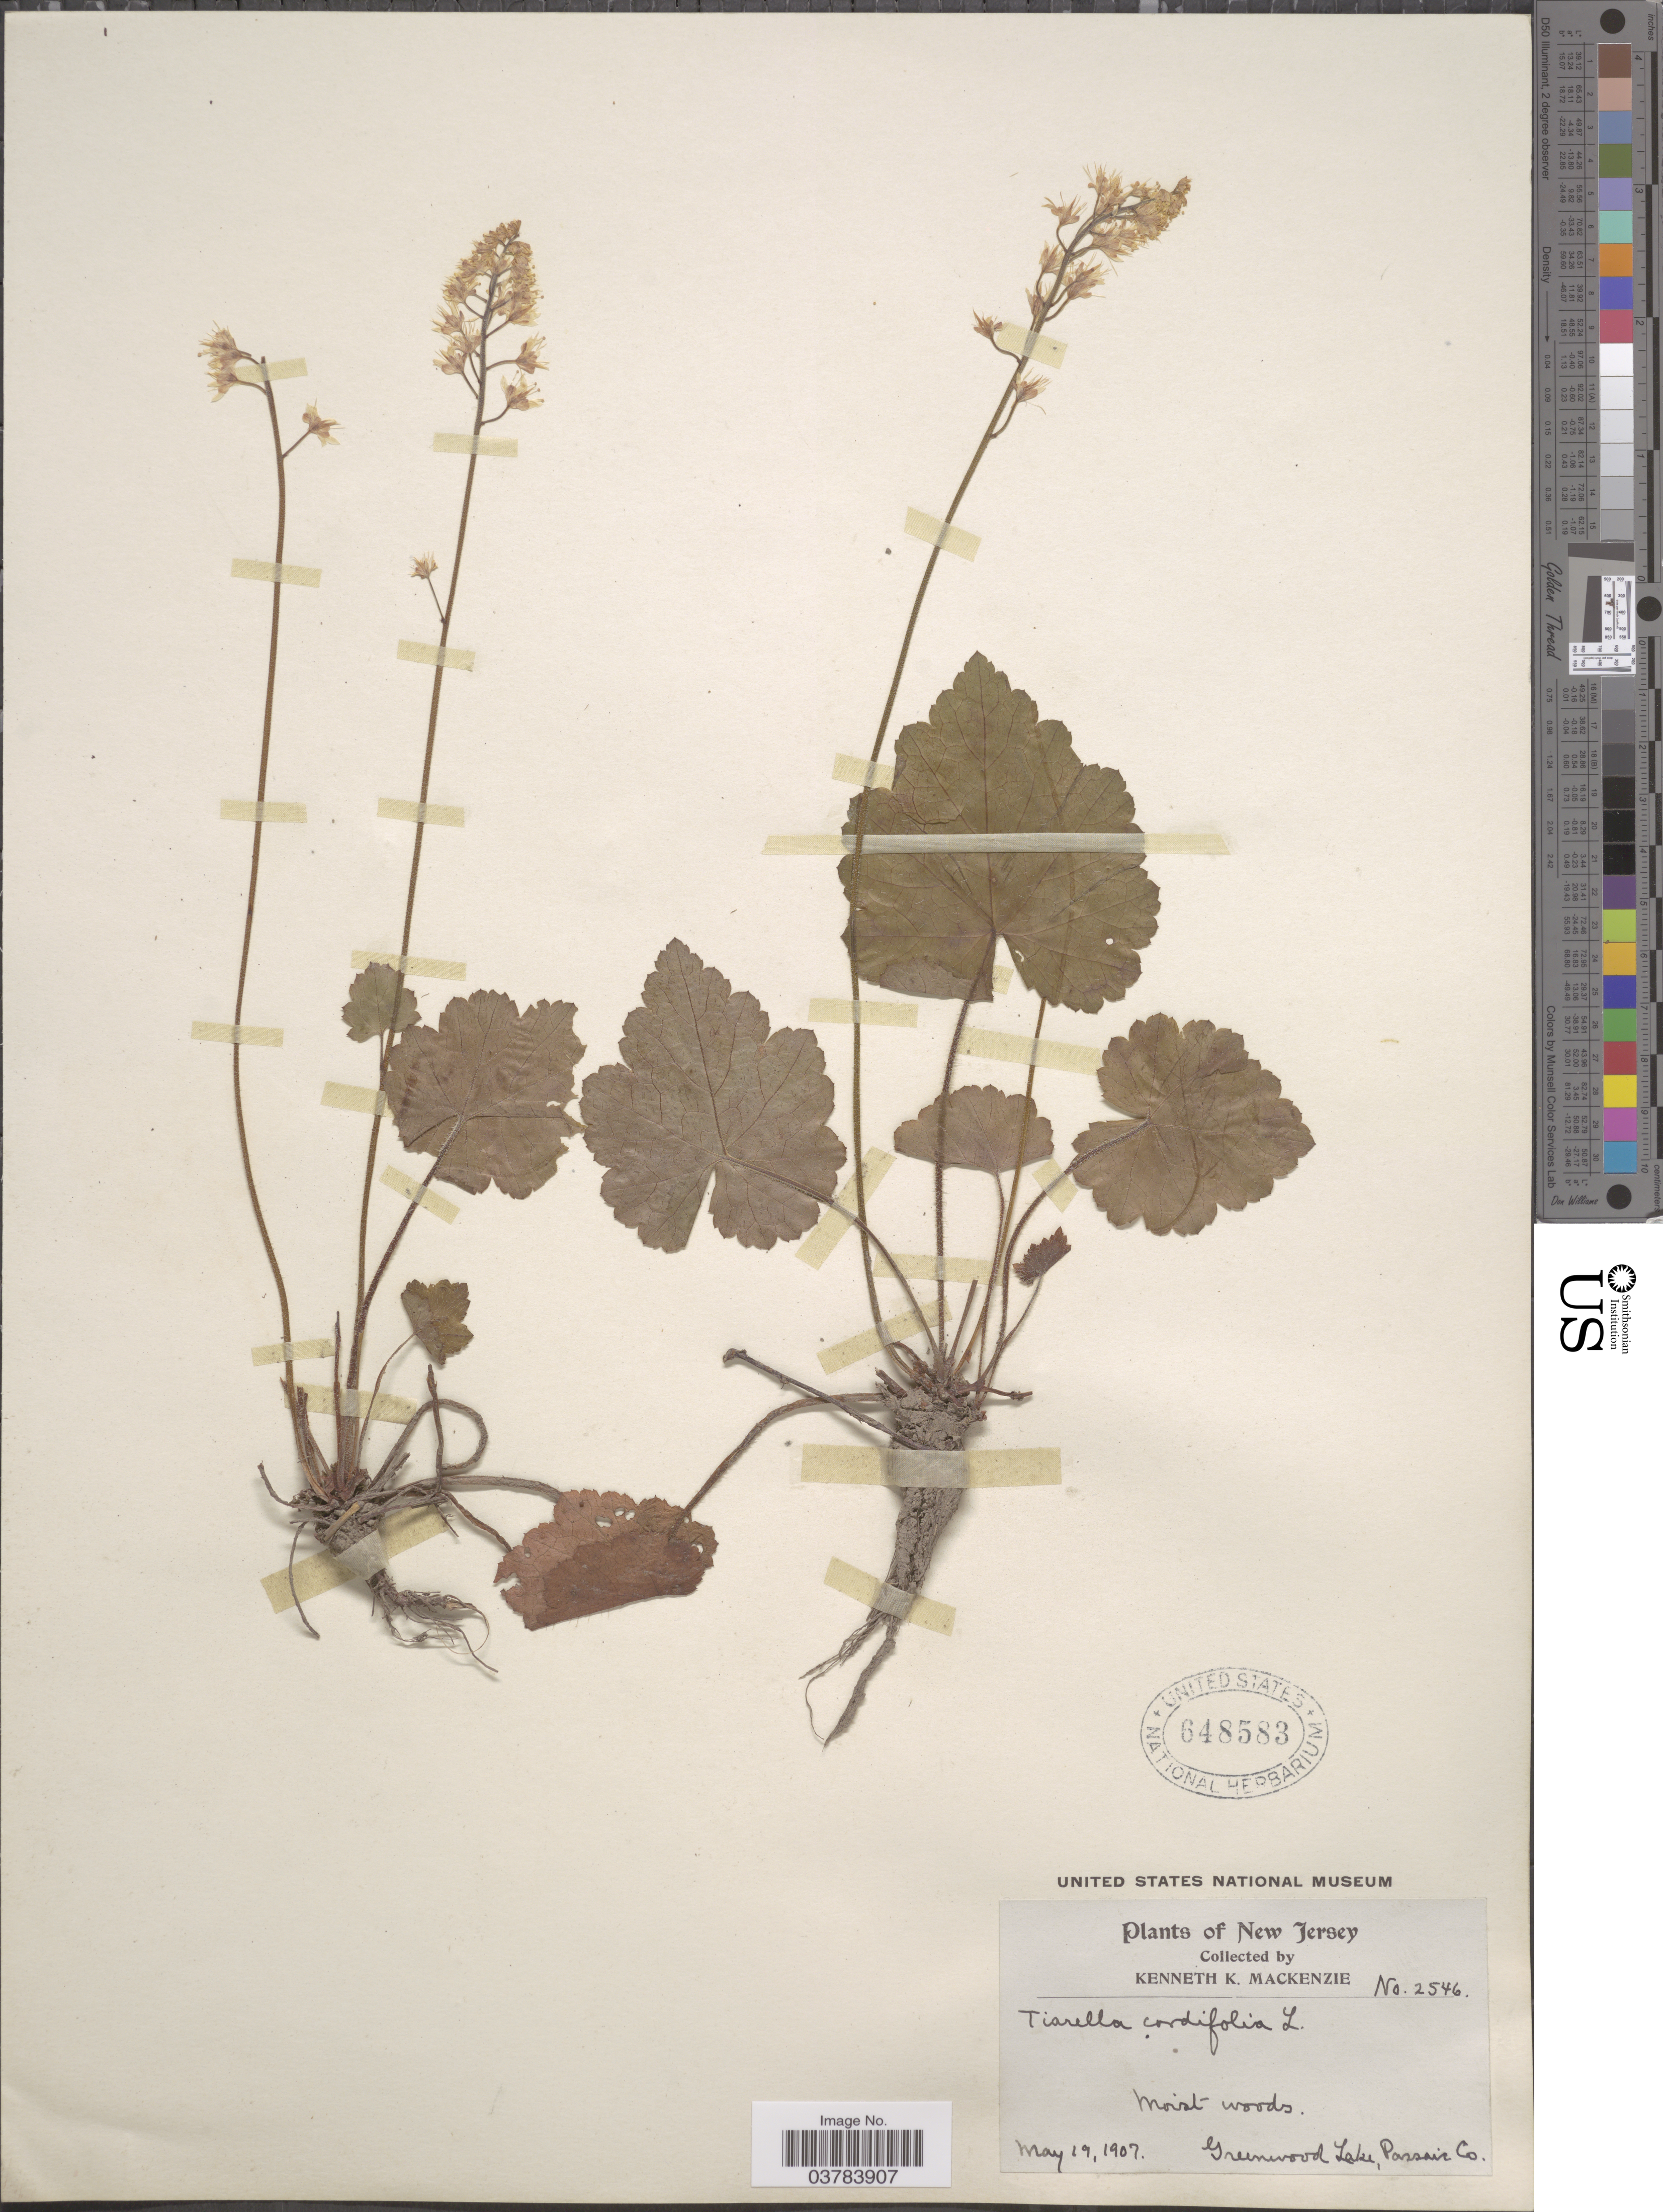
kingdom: Plantae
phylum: Tracheophyta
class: Magnoliopsida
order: Saxifragales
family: Saxifragaceae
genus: Tiarella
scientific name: Tiarella cordifolia var. typica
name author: Lakela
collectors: K. K. Mackenzie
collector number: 2546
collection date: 1907-05-19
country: United States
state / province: New Jersey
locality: Greenwood Lake, Passair Co.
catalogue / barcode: US 648583